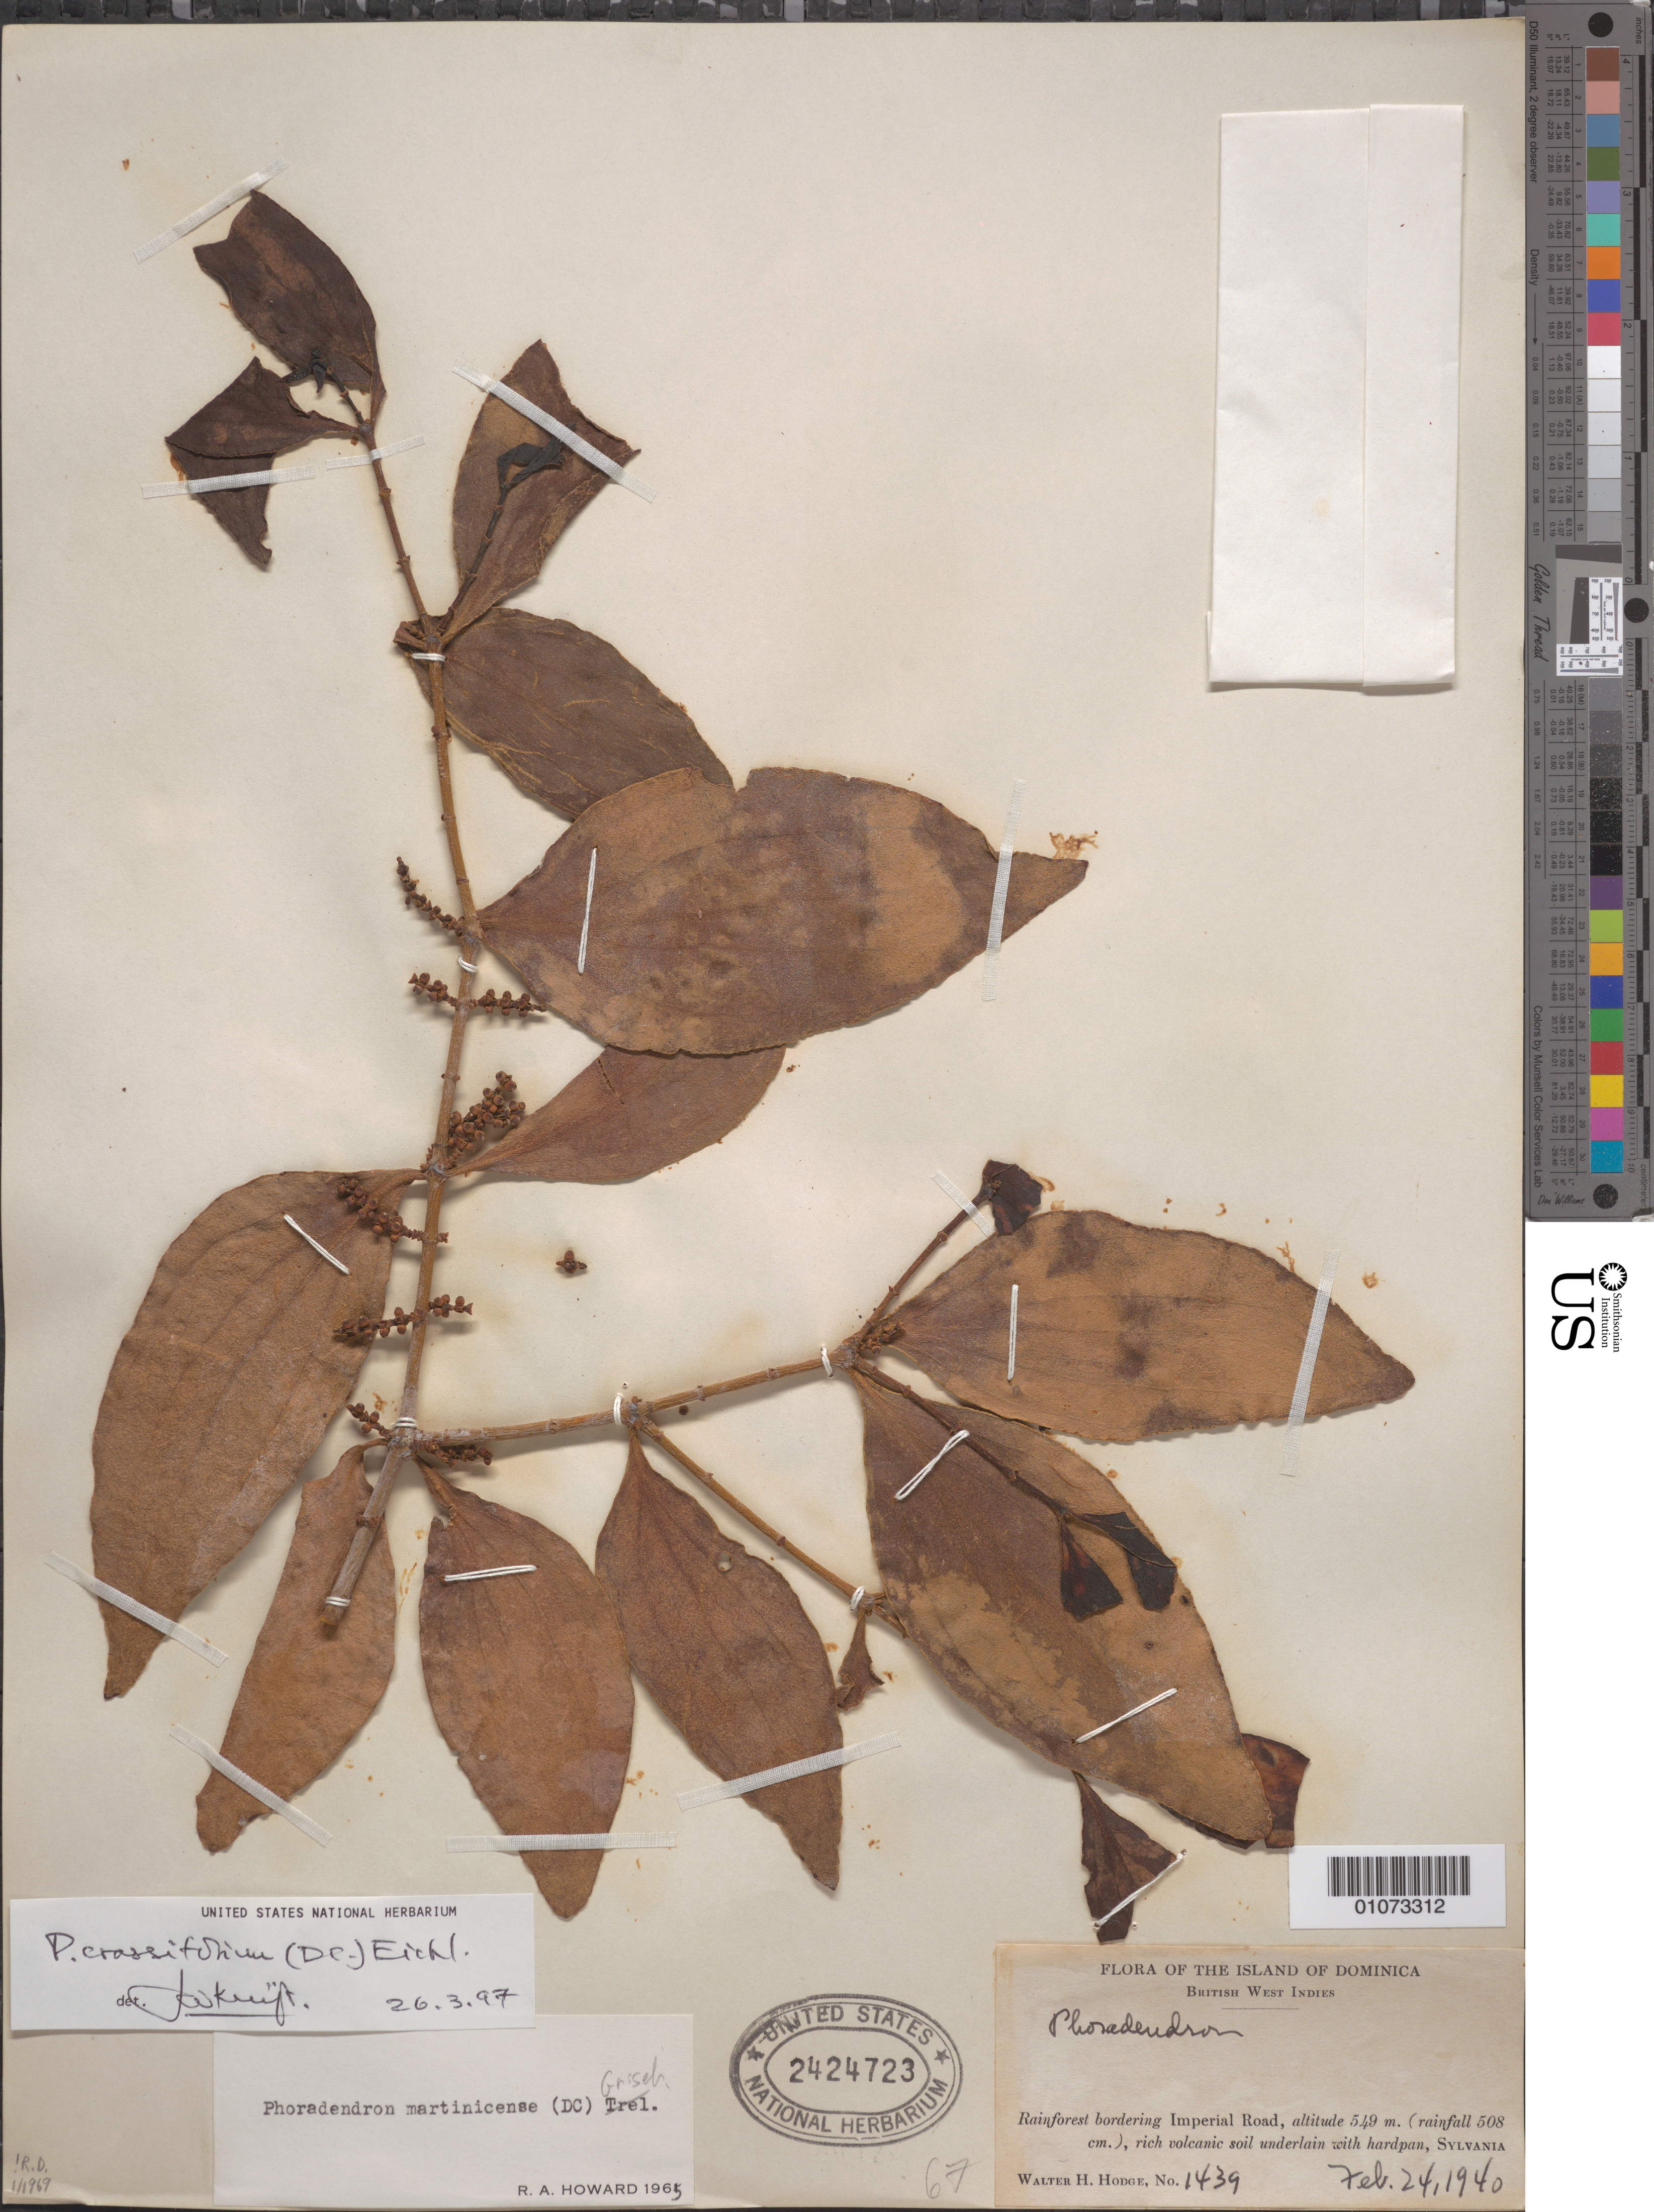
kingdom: Plantae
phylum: Tracheophyta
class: Magnoliopsida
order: Santalales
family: Viscaceae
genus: Phoradendron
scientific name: Phoradendron martinicense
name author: (DC.) Griseb.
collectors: W. Hodge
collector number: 1439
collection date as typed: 24 Feb 1940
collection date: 1940-02-24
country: Dominica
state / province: St. Paul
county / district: Sylvania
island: Dominica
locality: Sylvania. Rainforest bordering Imperial Road.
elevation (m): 549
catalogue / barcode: US 2424723